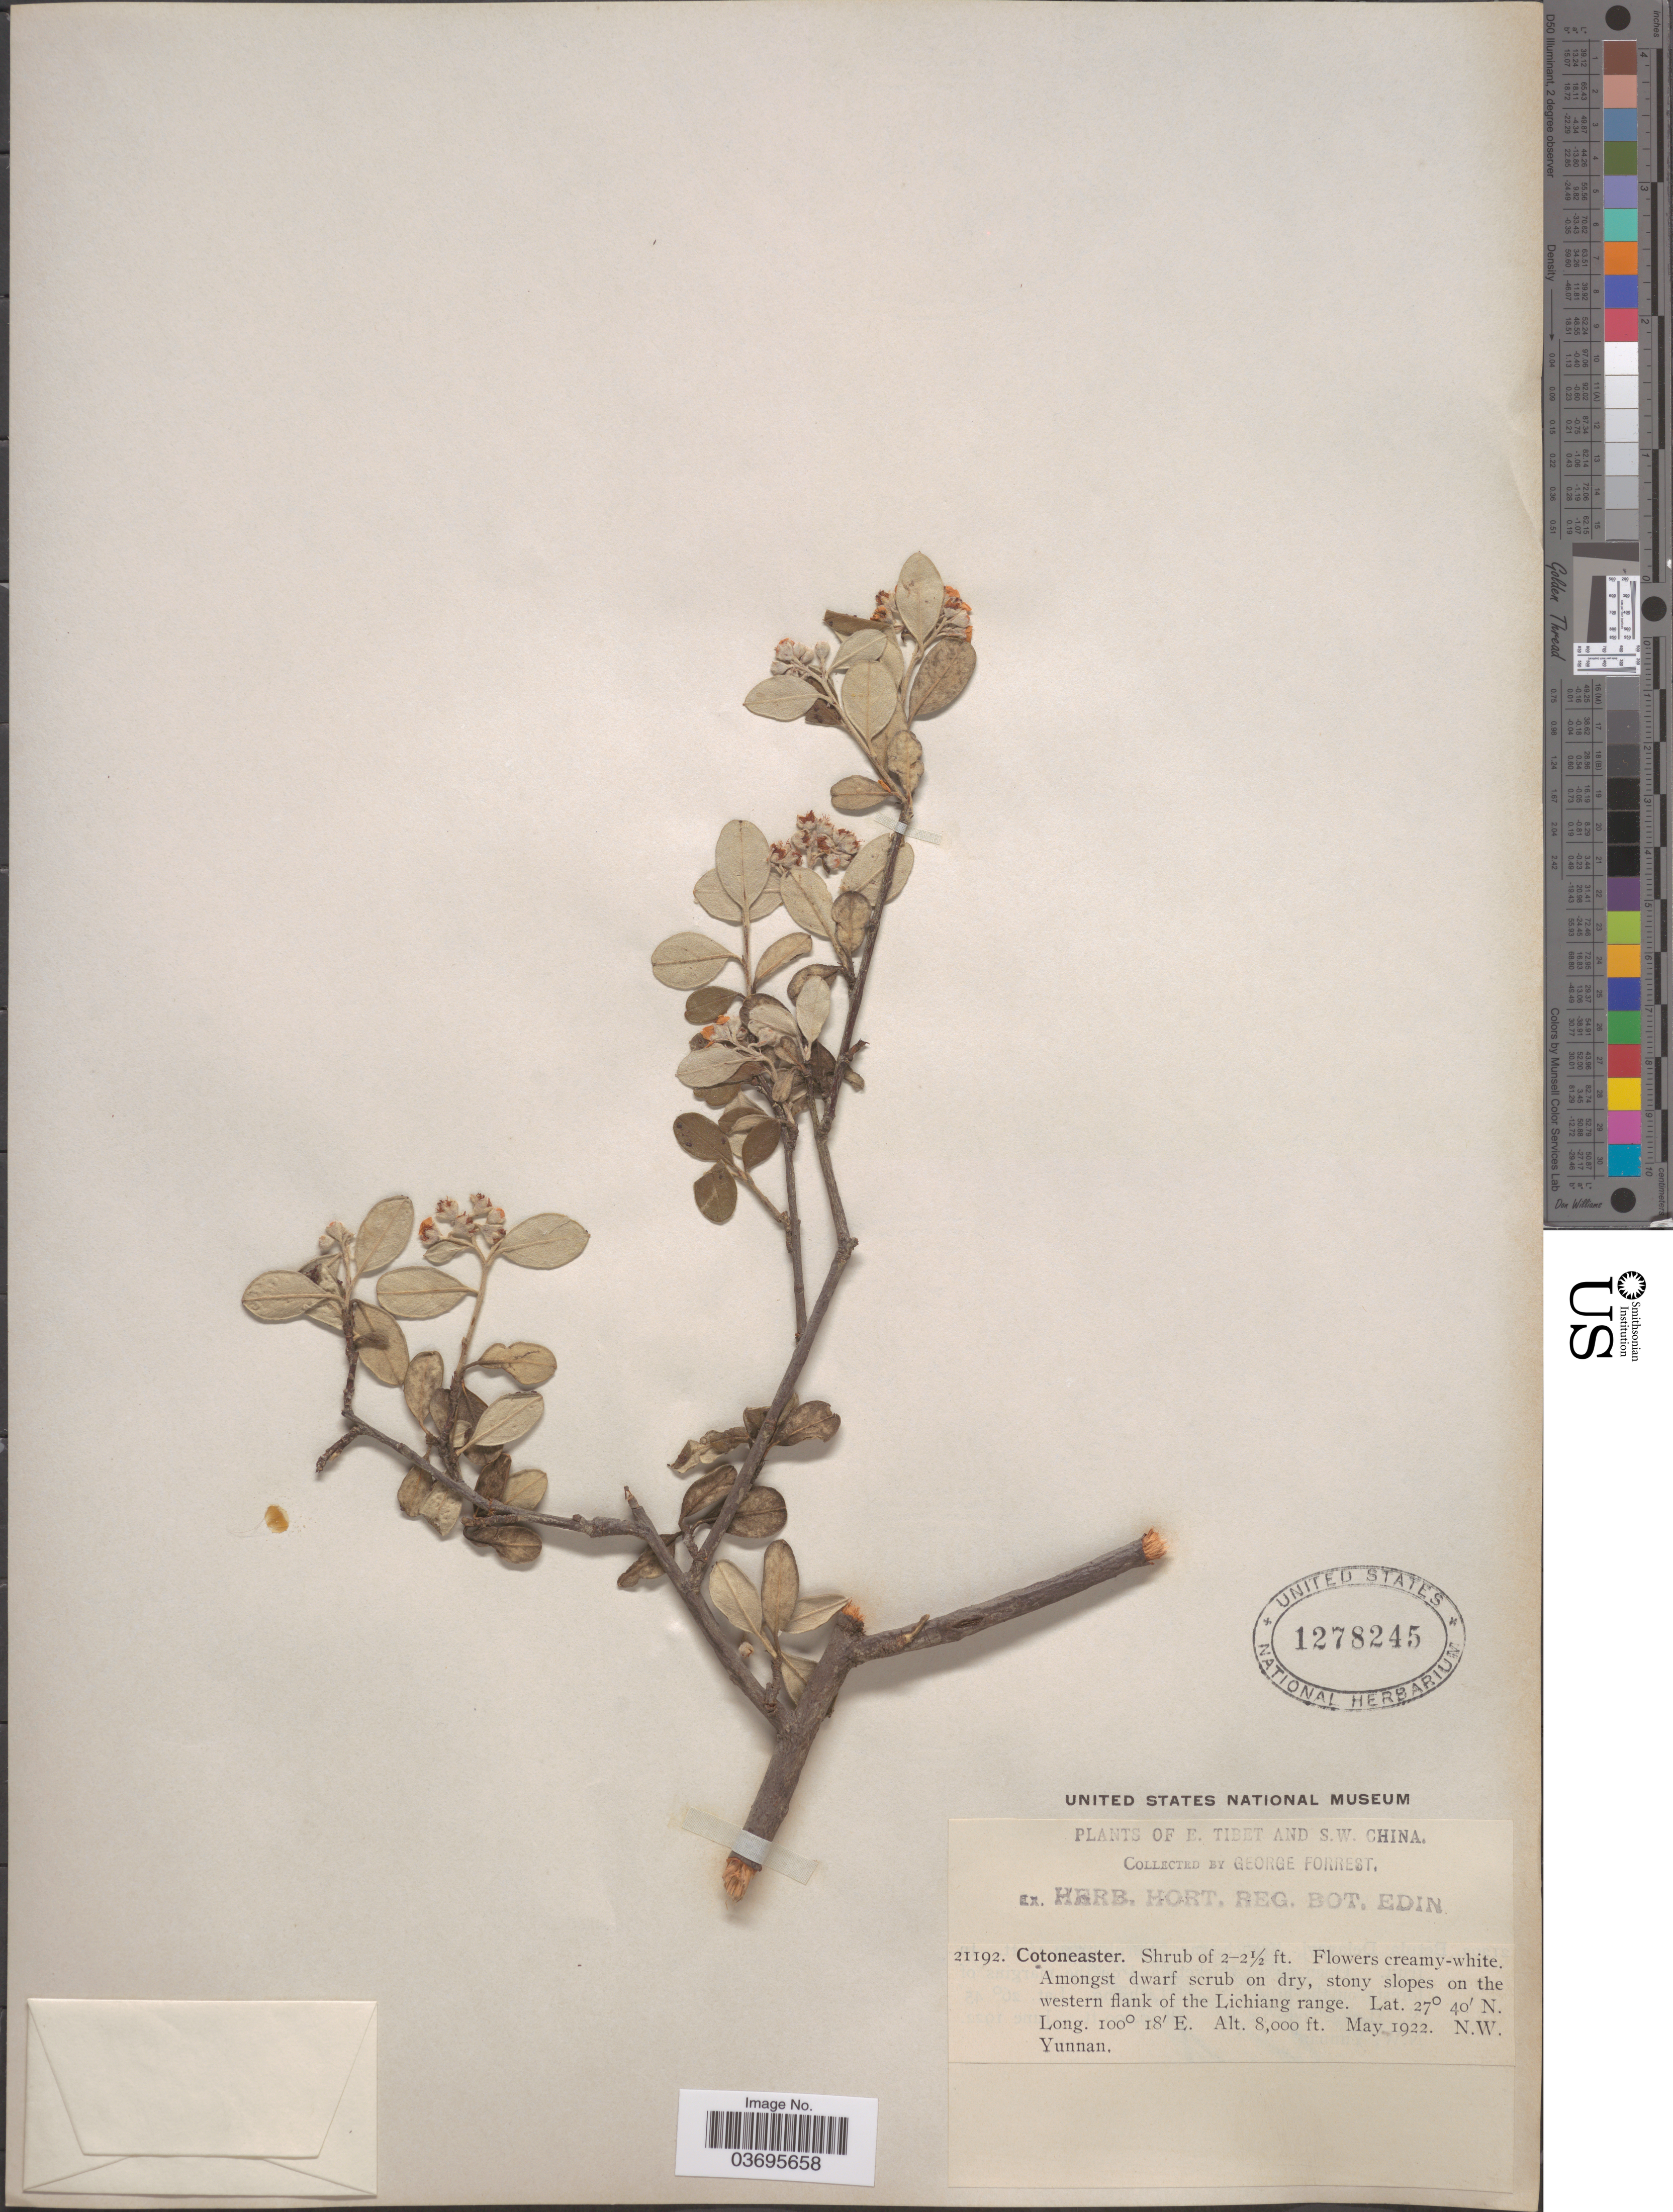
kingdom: Plantae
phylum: Tracheophyta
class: Magnoliopsida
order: Rosales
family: Rosaceae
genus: Cotoneaster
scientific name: Cotoneaster sp.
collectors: G. Forrest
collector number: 21192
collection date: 1922-05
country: China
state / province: Yunnan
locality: E. Tibet and S.W. China. On the western flank of the Lichiang range. N.W. Yunnan.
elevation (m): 2438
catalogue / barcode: US 1278245